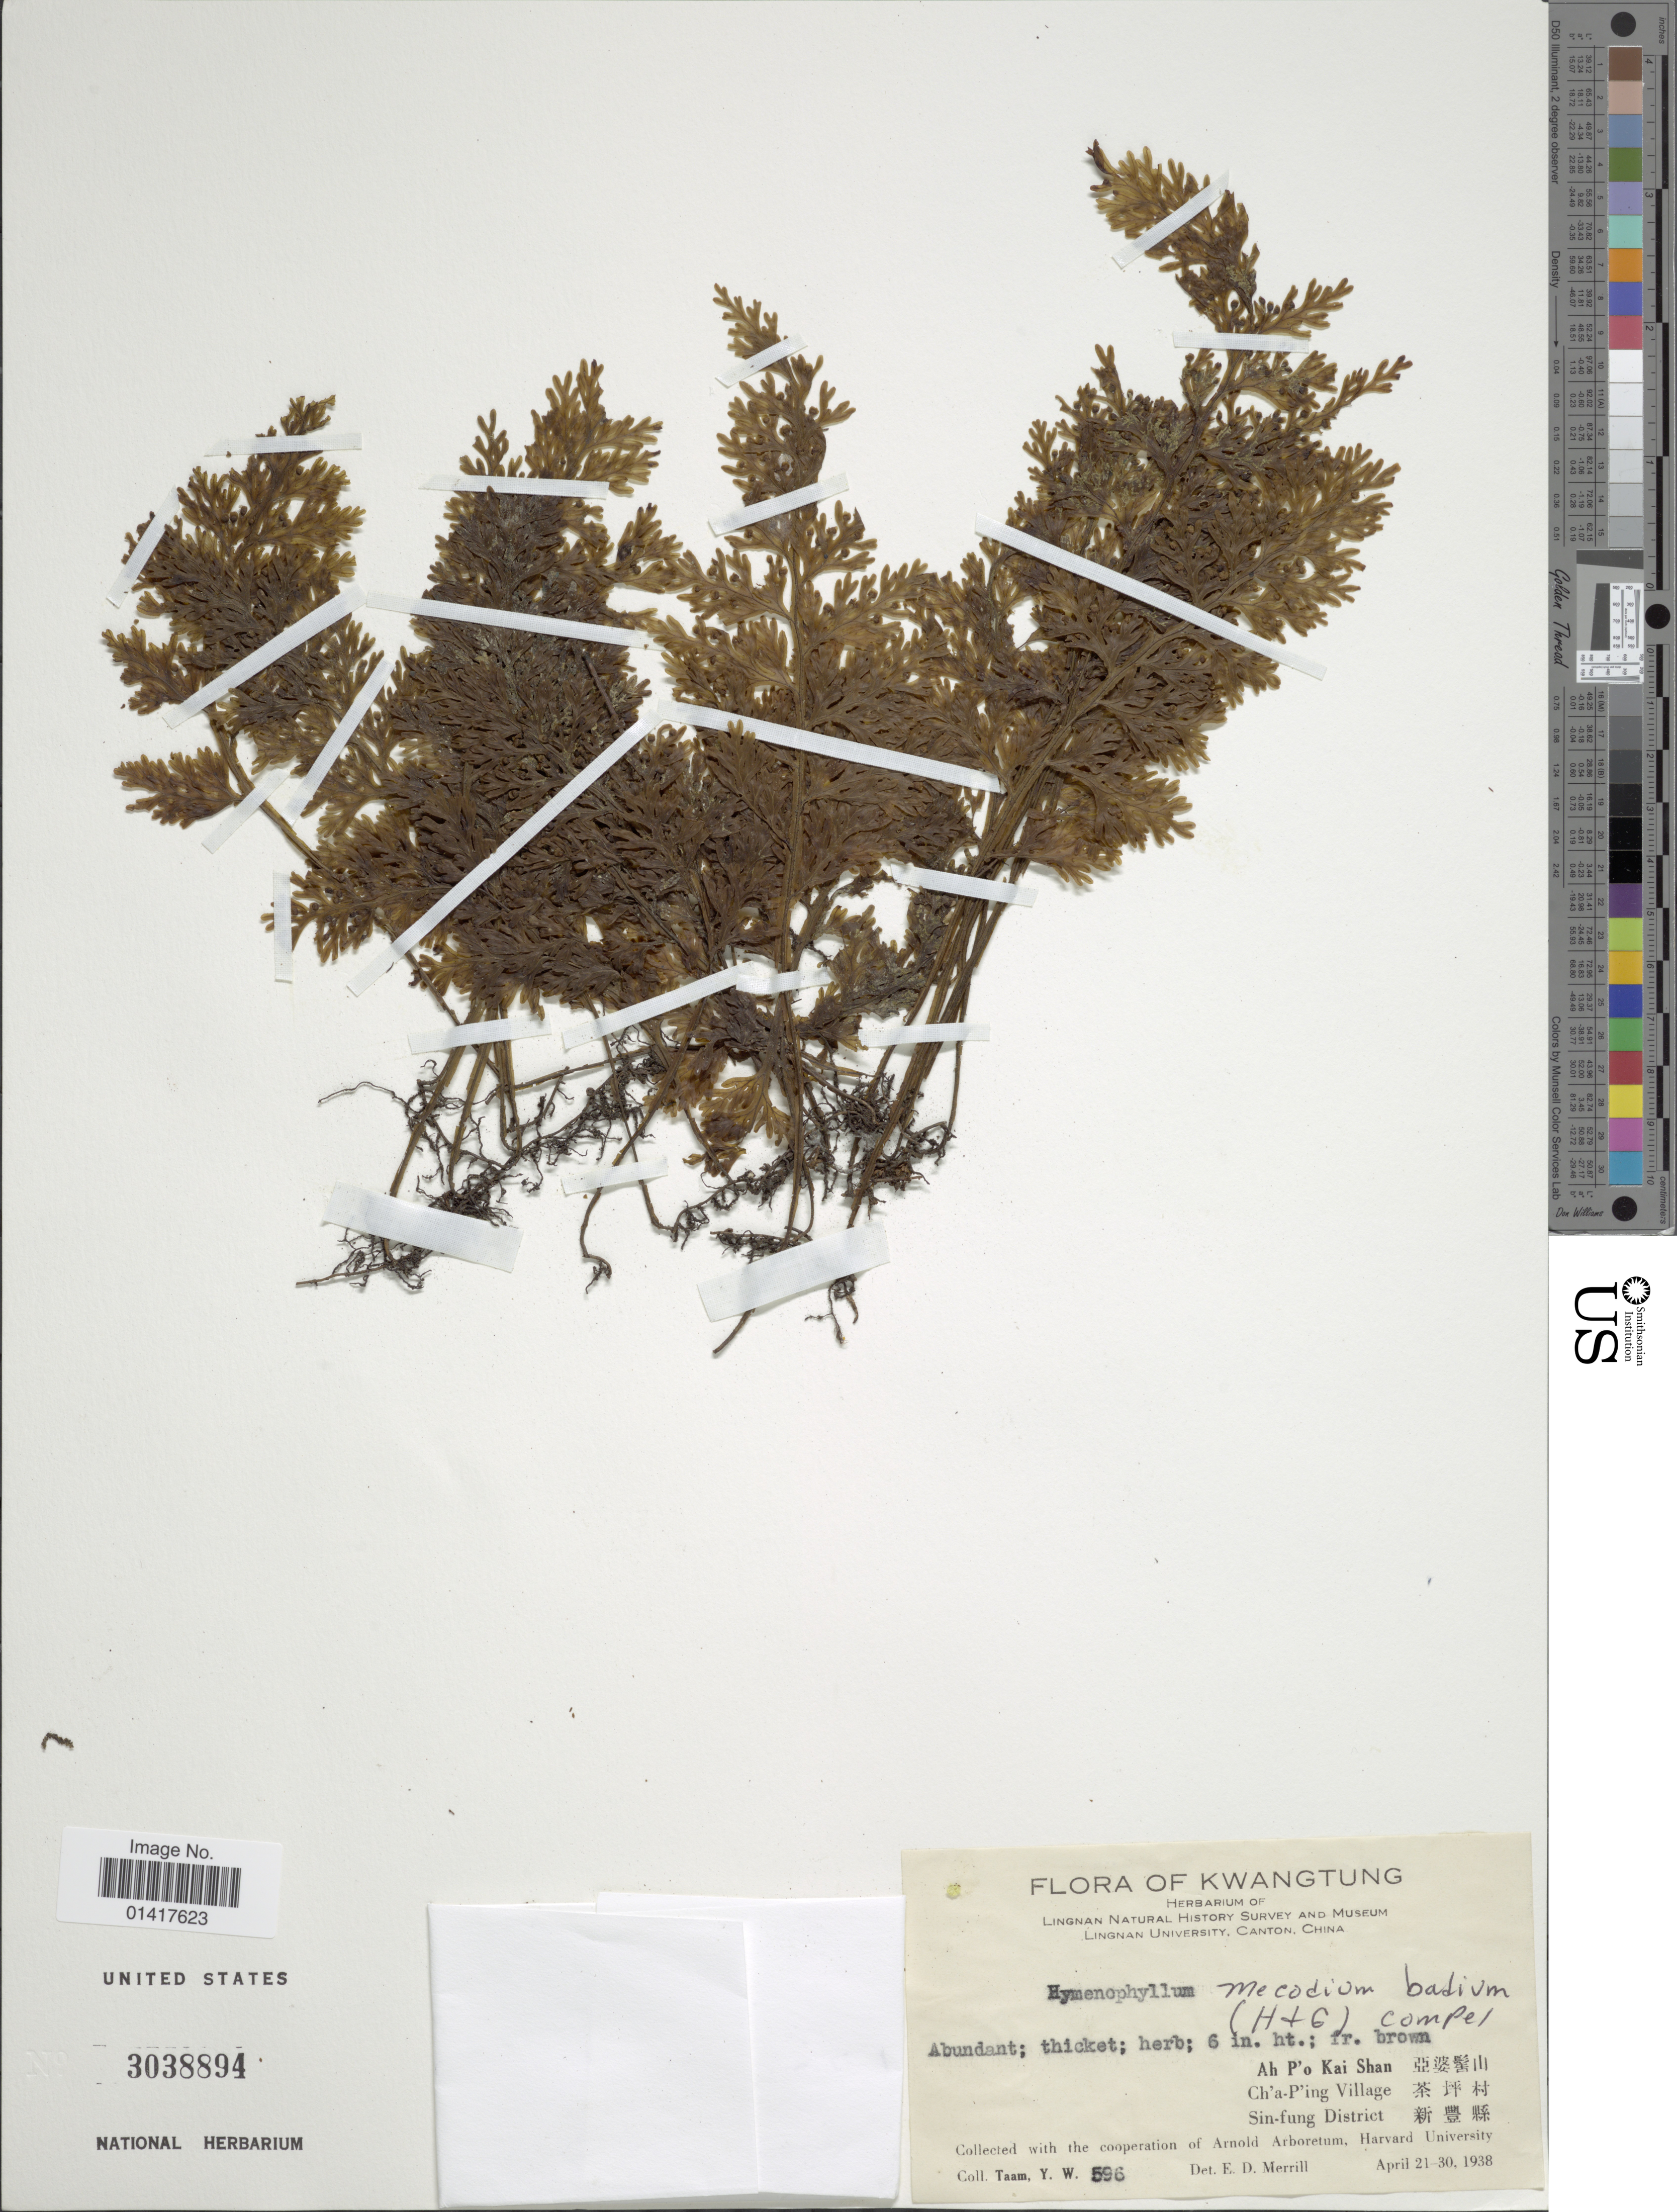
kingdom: Plantae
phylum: Tracheophyta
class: Polypodiopsida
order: Hymenophyllales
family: Hymenophyllaceae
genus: Hymenophyllum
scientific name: Hymenophyllum badium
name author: Hook. & Grev.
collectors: Y. W. Taam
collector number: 596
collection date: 1938-04-21/1938-04-30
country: China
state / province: Guangdong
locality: Ah Po Kai Shan, Ch'a-Ping Village. Sin-fung District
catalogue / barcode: US 3038894